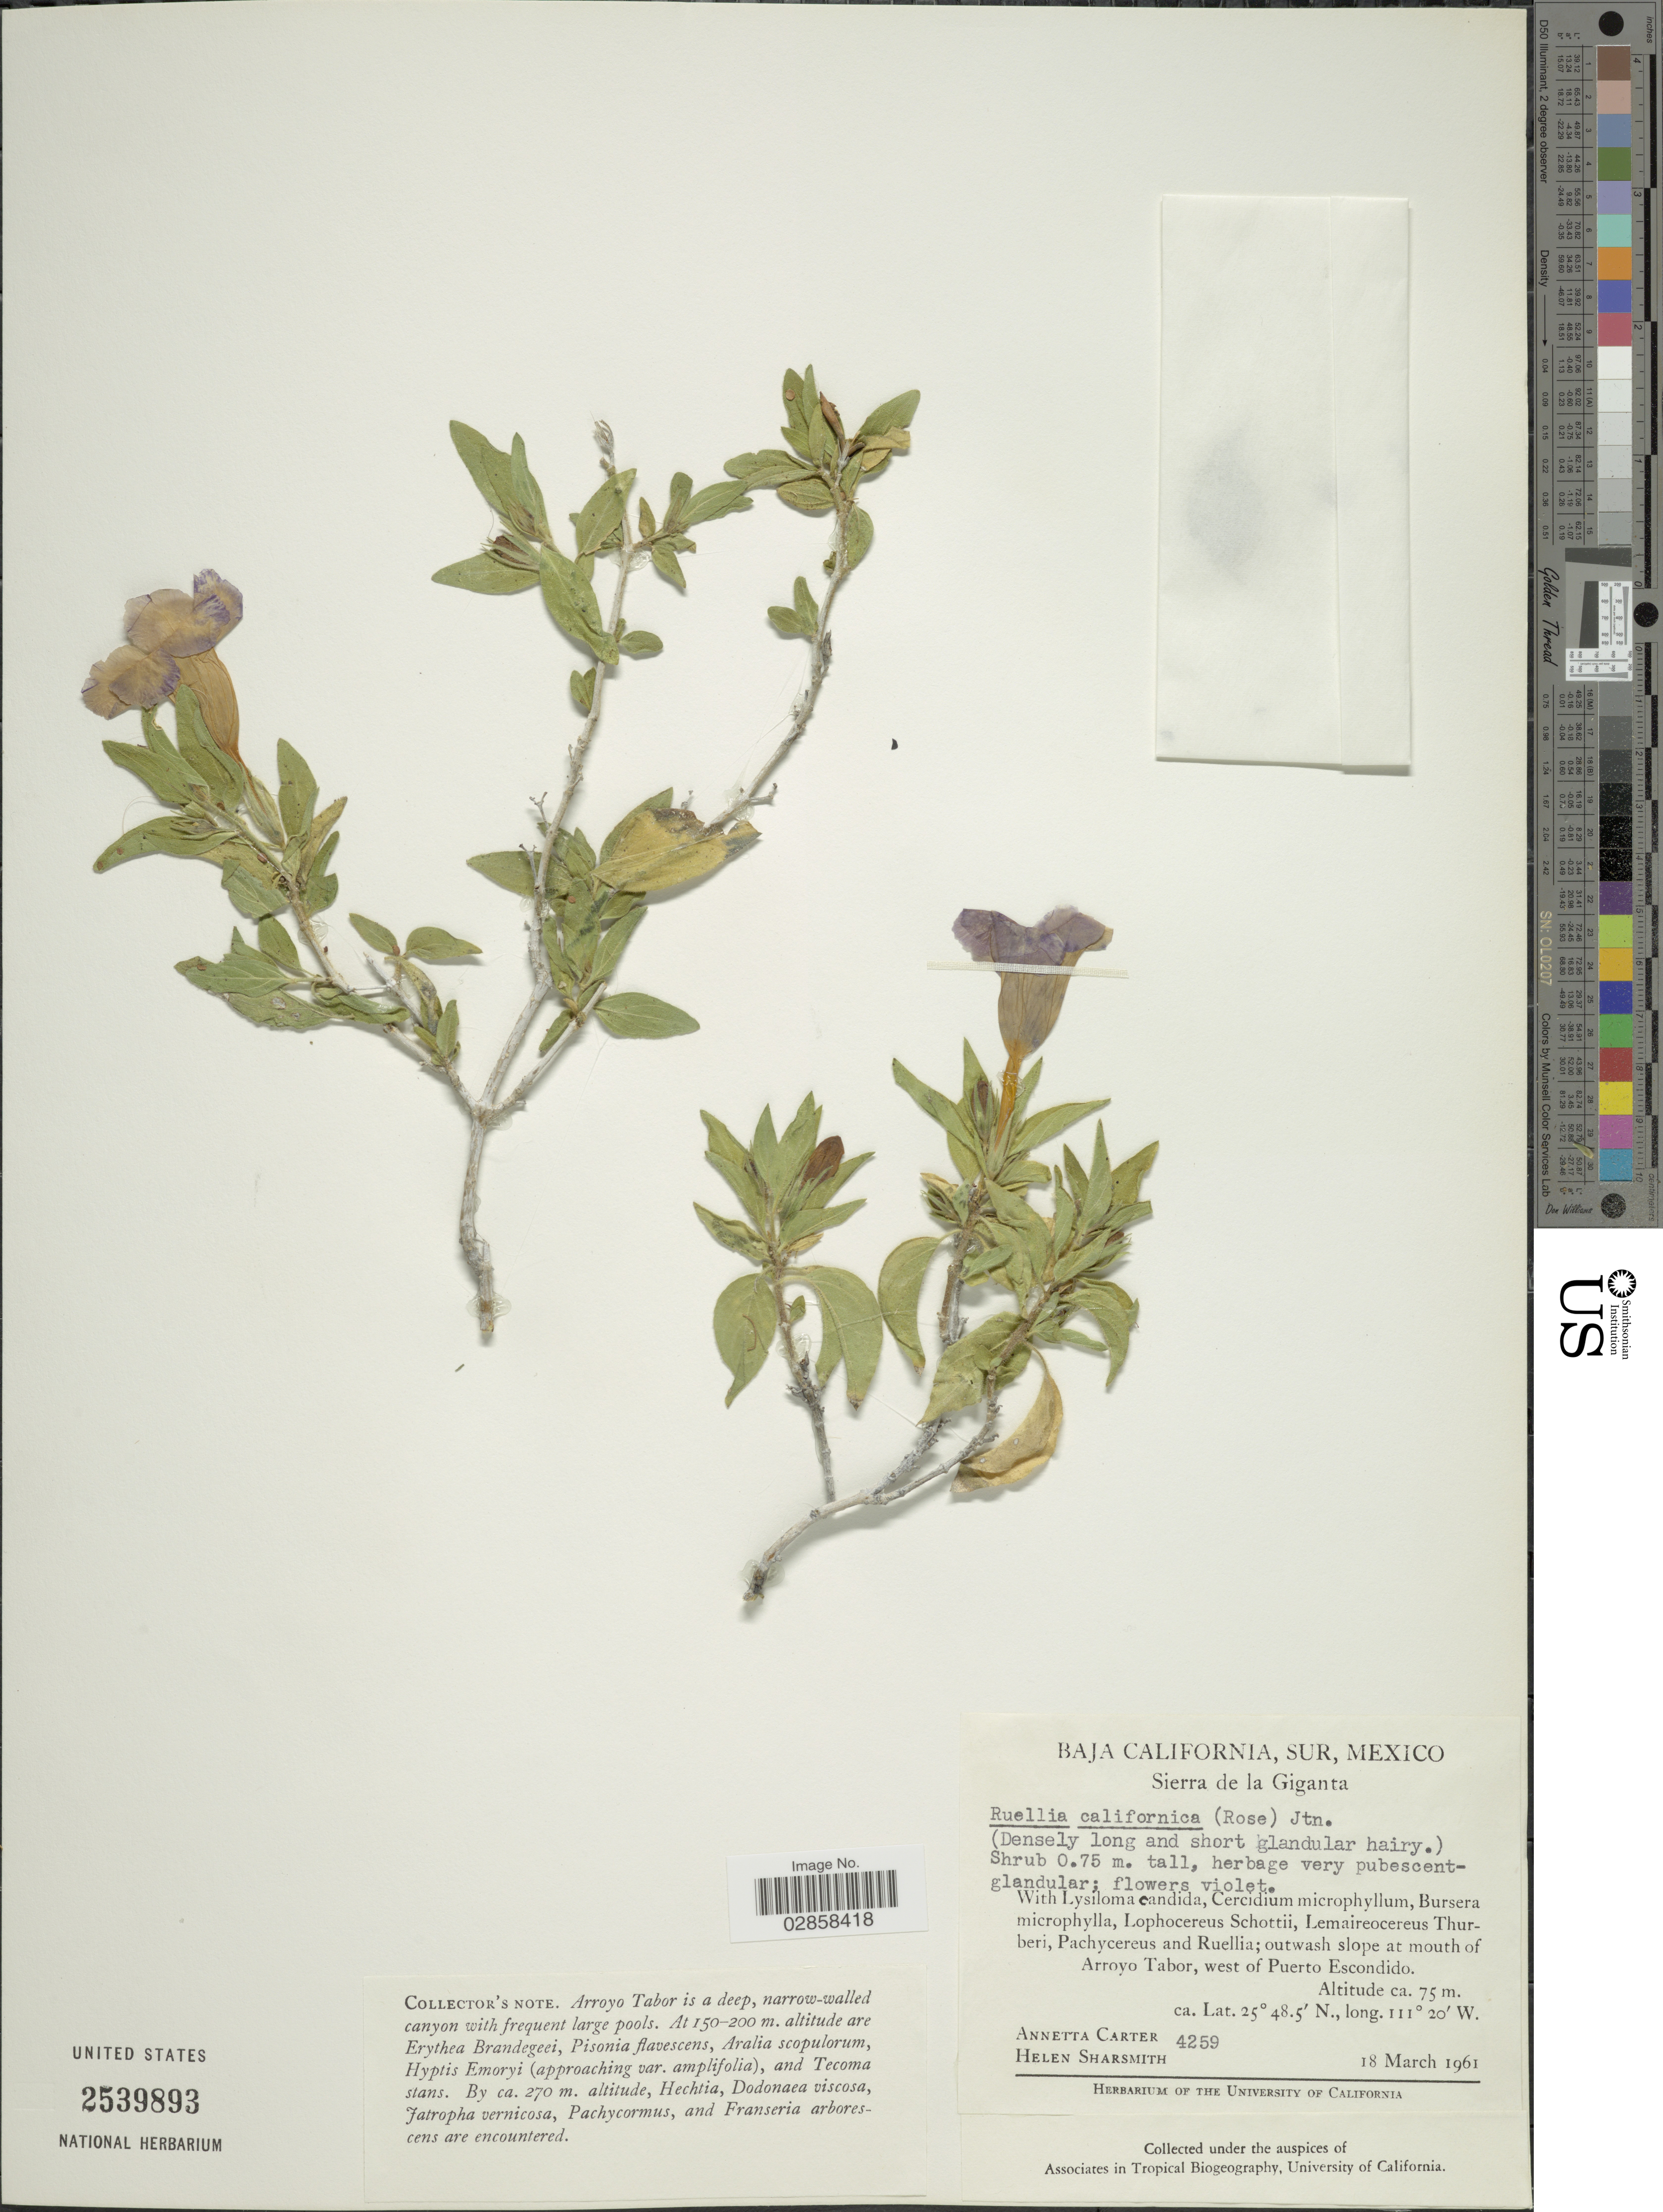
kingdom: Plantae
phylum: Tracheophyta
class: Magnoliopsida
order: Lamiales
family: Acanthaceae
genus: Ruellia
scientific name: Ruellia californica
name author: (Rose) I.M. Johnst.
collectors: A. Carter & H. Sharsmith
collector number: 4259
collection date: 1961-03-18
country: Mexico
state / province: Baja California Sur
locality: Sierra de la Giganta. Outwash slope at mouth of Arroyo Tabor, west of Puerto Escondido.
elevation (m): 75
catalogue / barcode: US 2539893